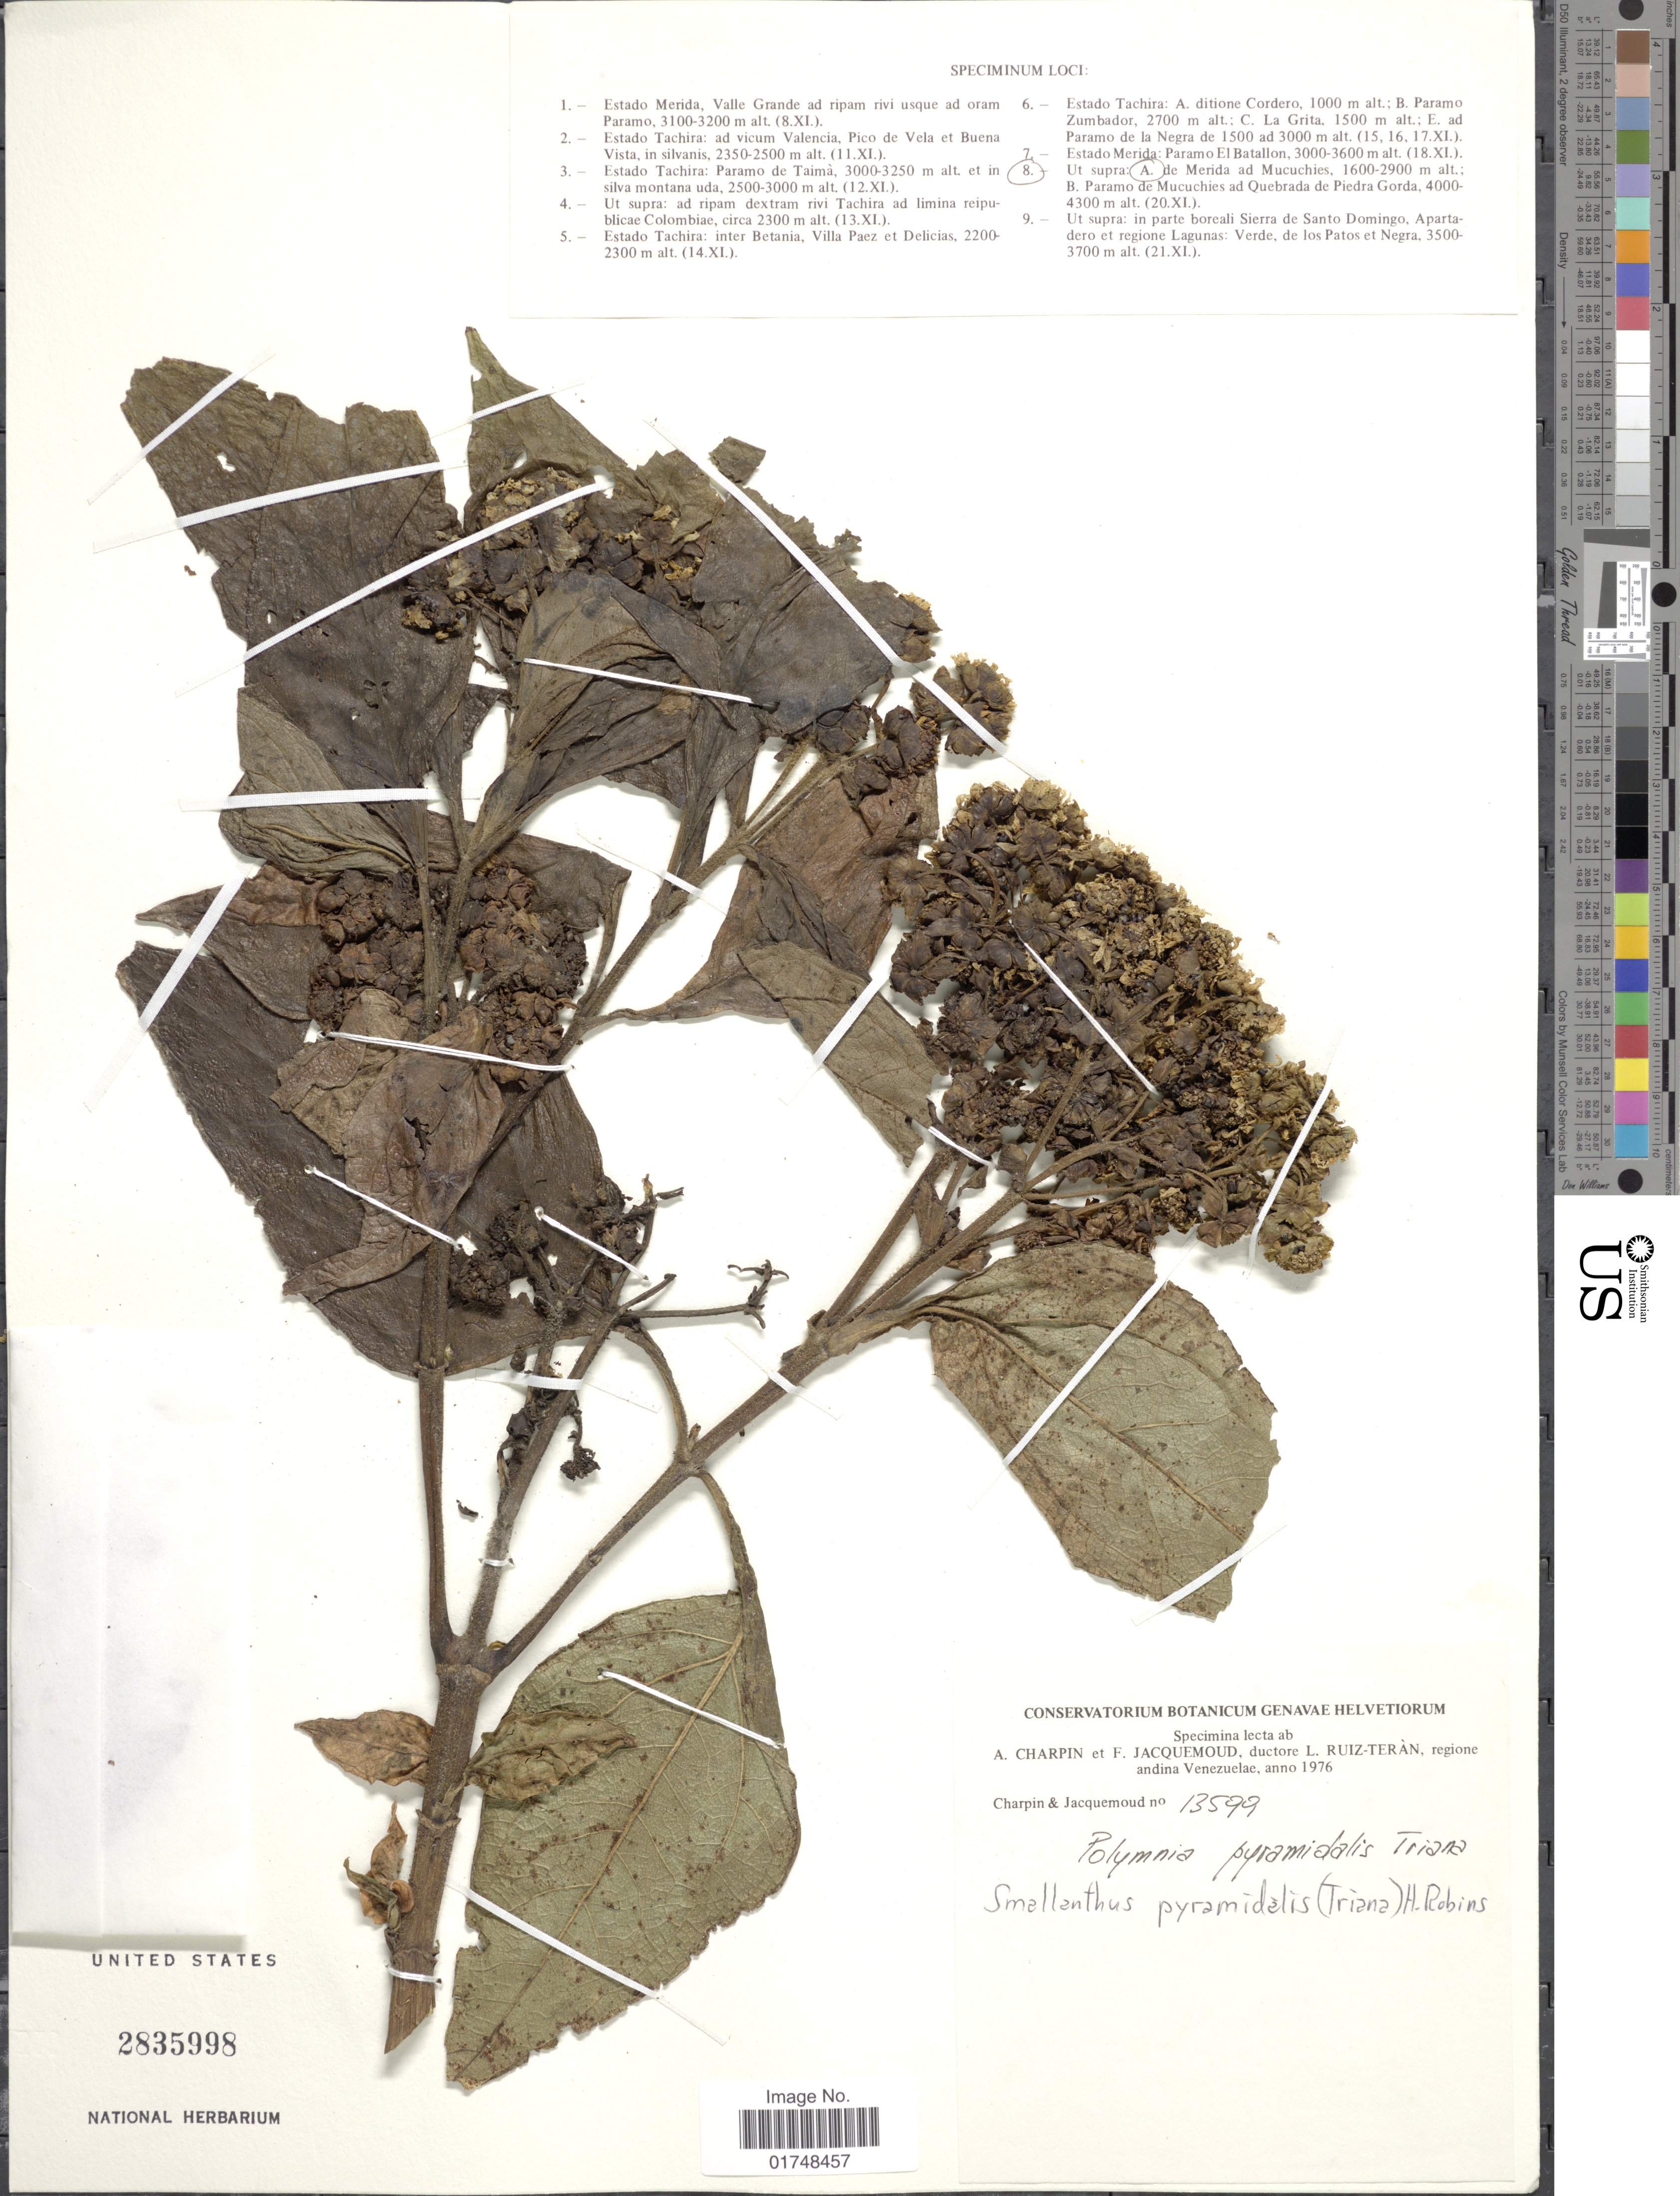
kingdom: Plantae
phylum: Tracheophyta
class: Magnoliopsida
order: Asterales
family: Asteraceae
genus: Smallanthus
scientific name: Smallanthus pyramidalis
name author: (Triana) H. Rob.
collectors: A. Charpin, F. Jacquemoud & L. E. Ruíz-Terán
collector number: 13599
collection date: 1976-11-20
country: Venezuela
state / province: Mérida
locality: Merida ad Mucuchies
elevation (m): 1600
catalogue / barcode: US 2835998